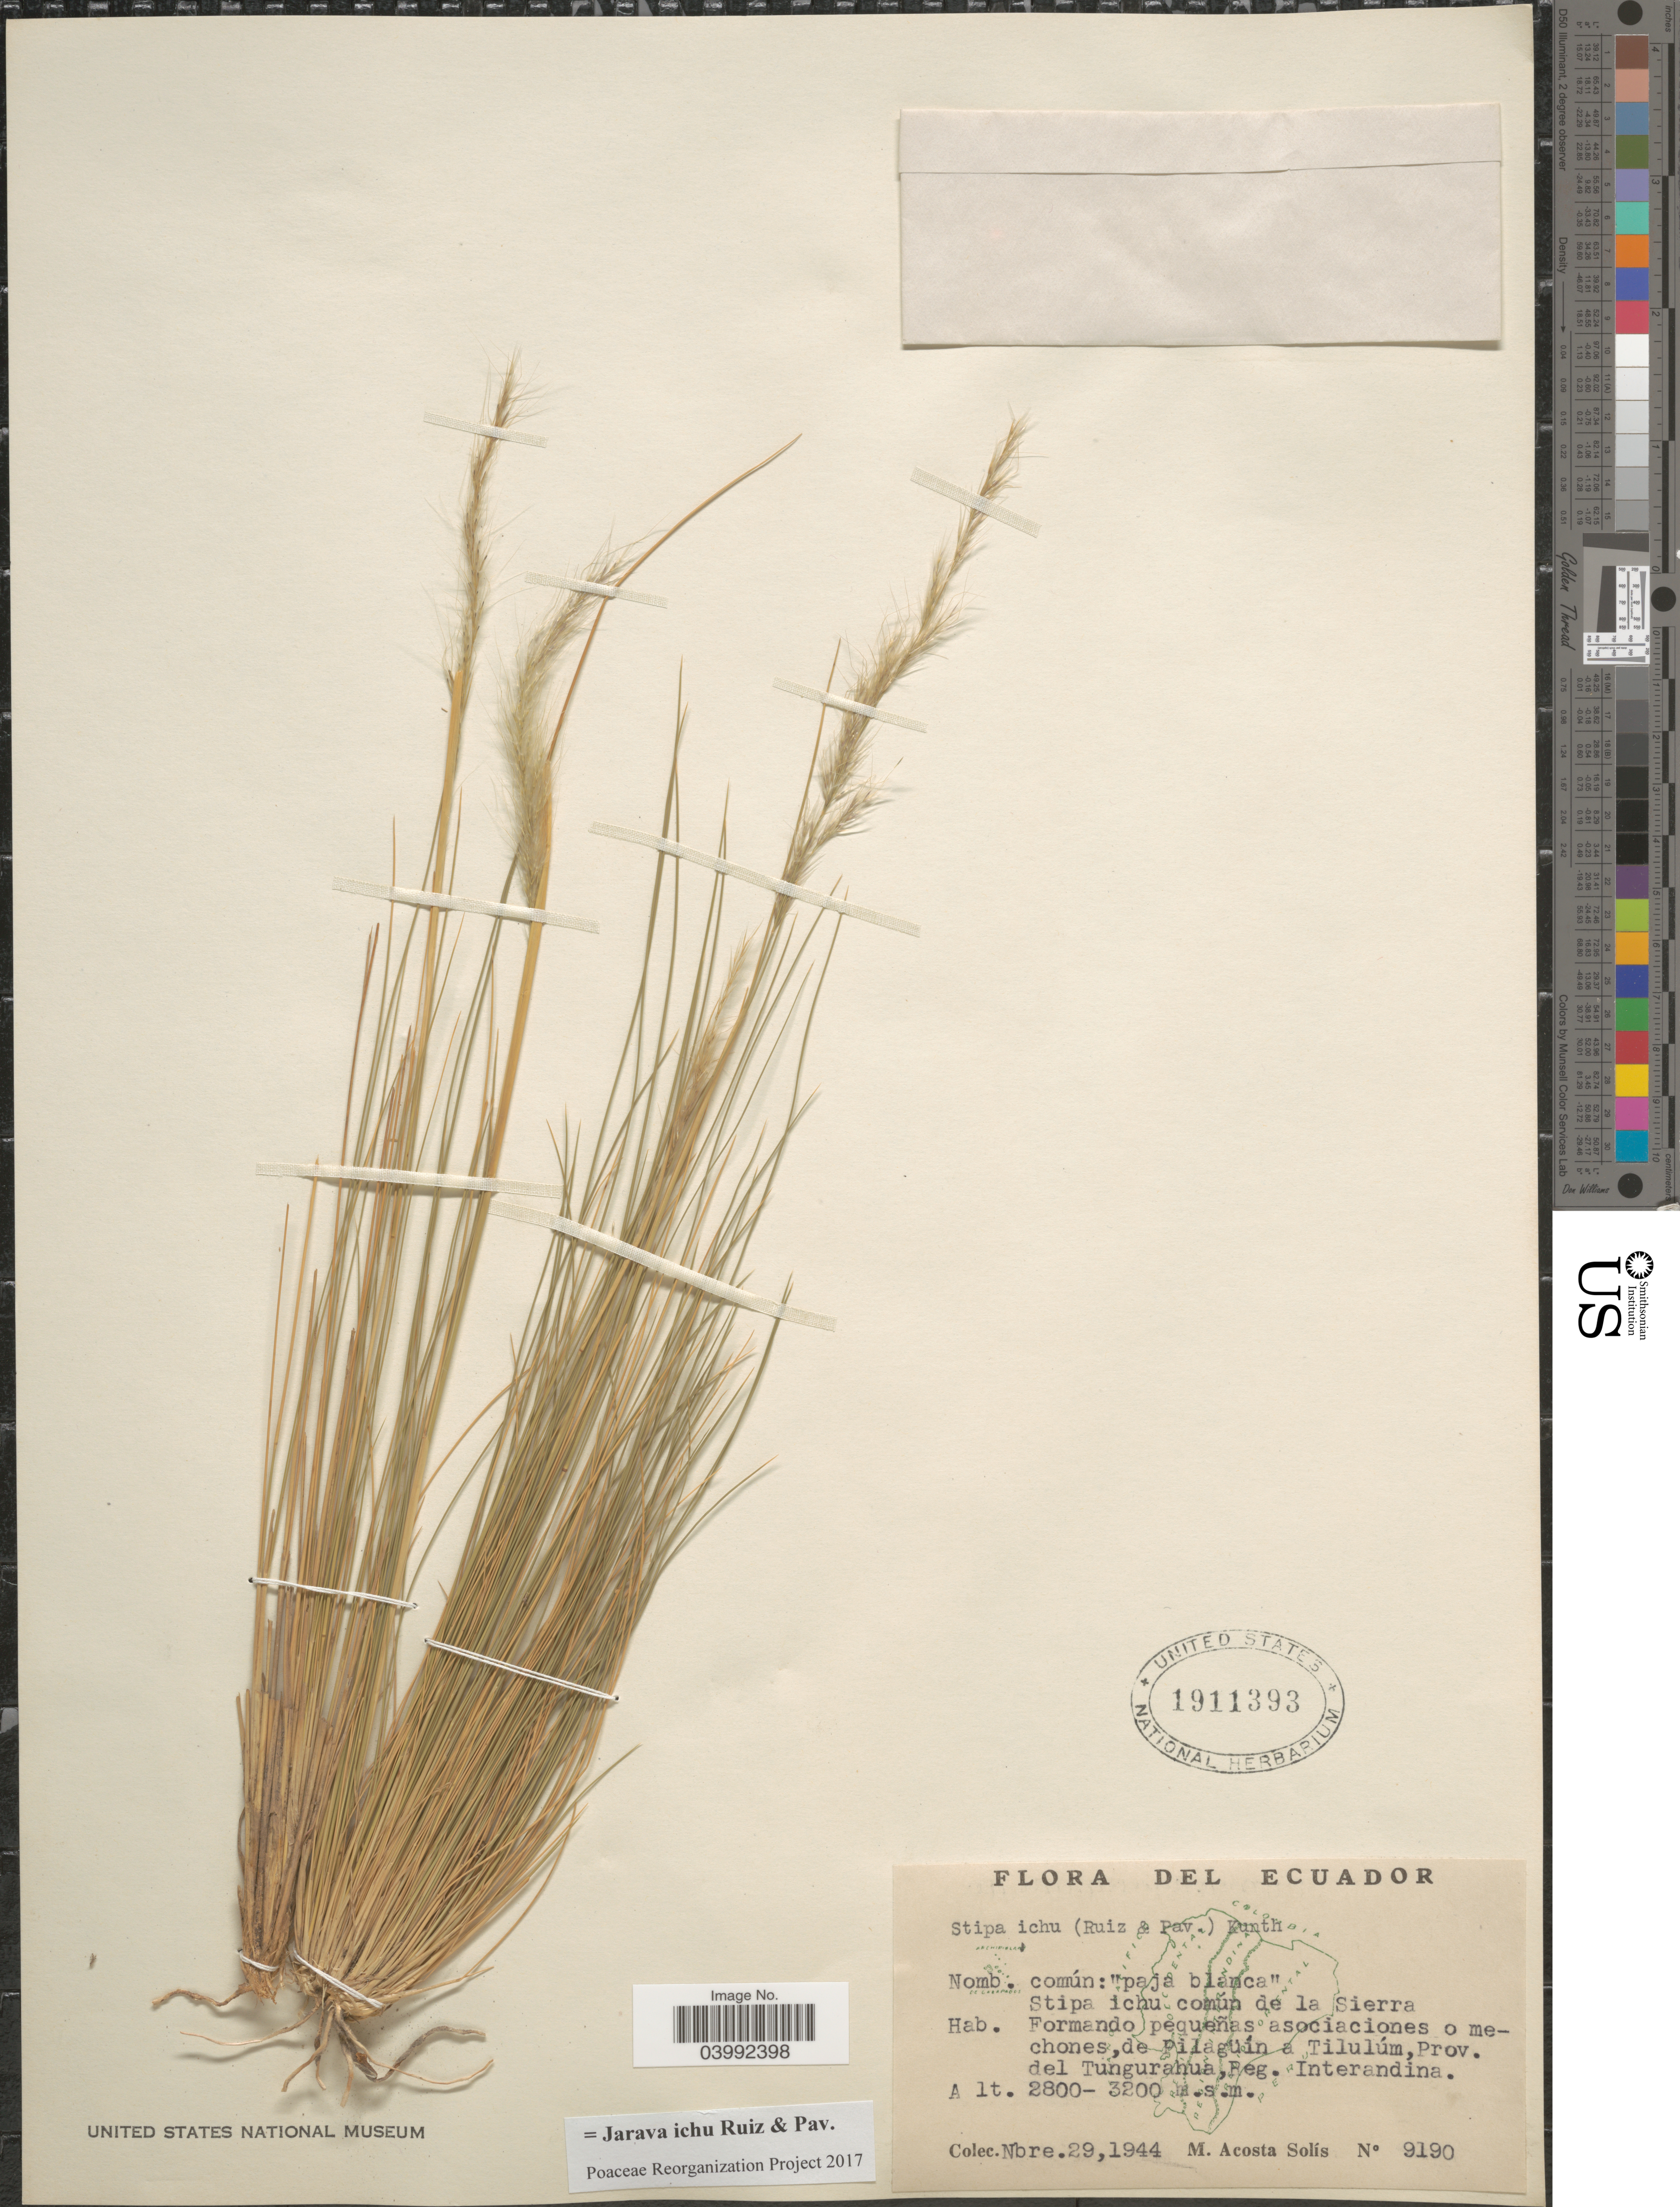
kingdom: Plantae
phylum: Tracheophyta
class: Liliopsida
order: Poales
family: Poaceae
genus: Jarava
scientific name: Jarava ichu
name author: Ruiz & Pav.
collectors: M. Acosta Solis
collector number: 9190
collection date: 1944-11-29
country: Ecuador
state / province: Tungurahua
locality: Stipa ichu comun de la Sierra Formando pequeñas asociaciones o mechones, de Pilaguín a Tilulúm, Prov. del Tungurahua, Reg. Interandina.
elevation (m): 2800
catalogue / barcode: US 1911393